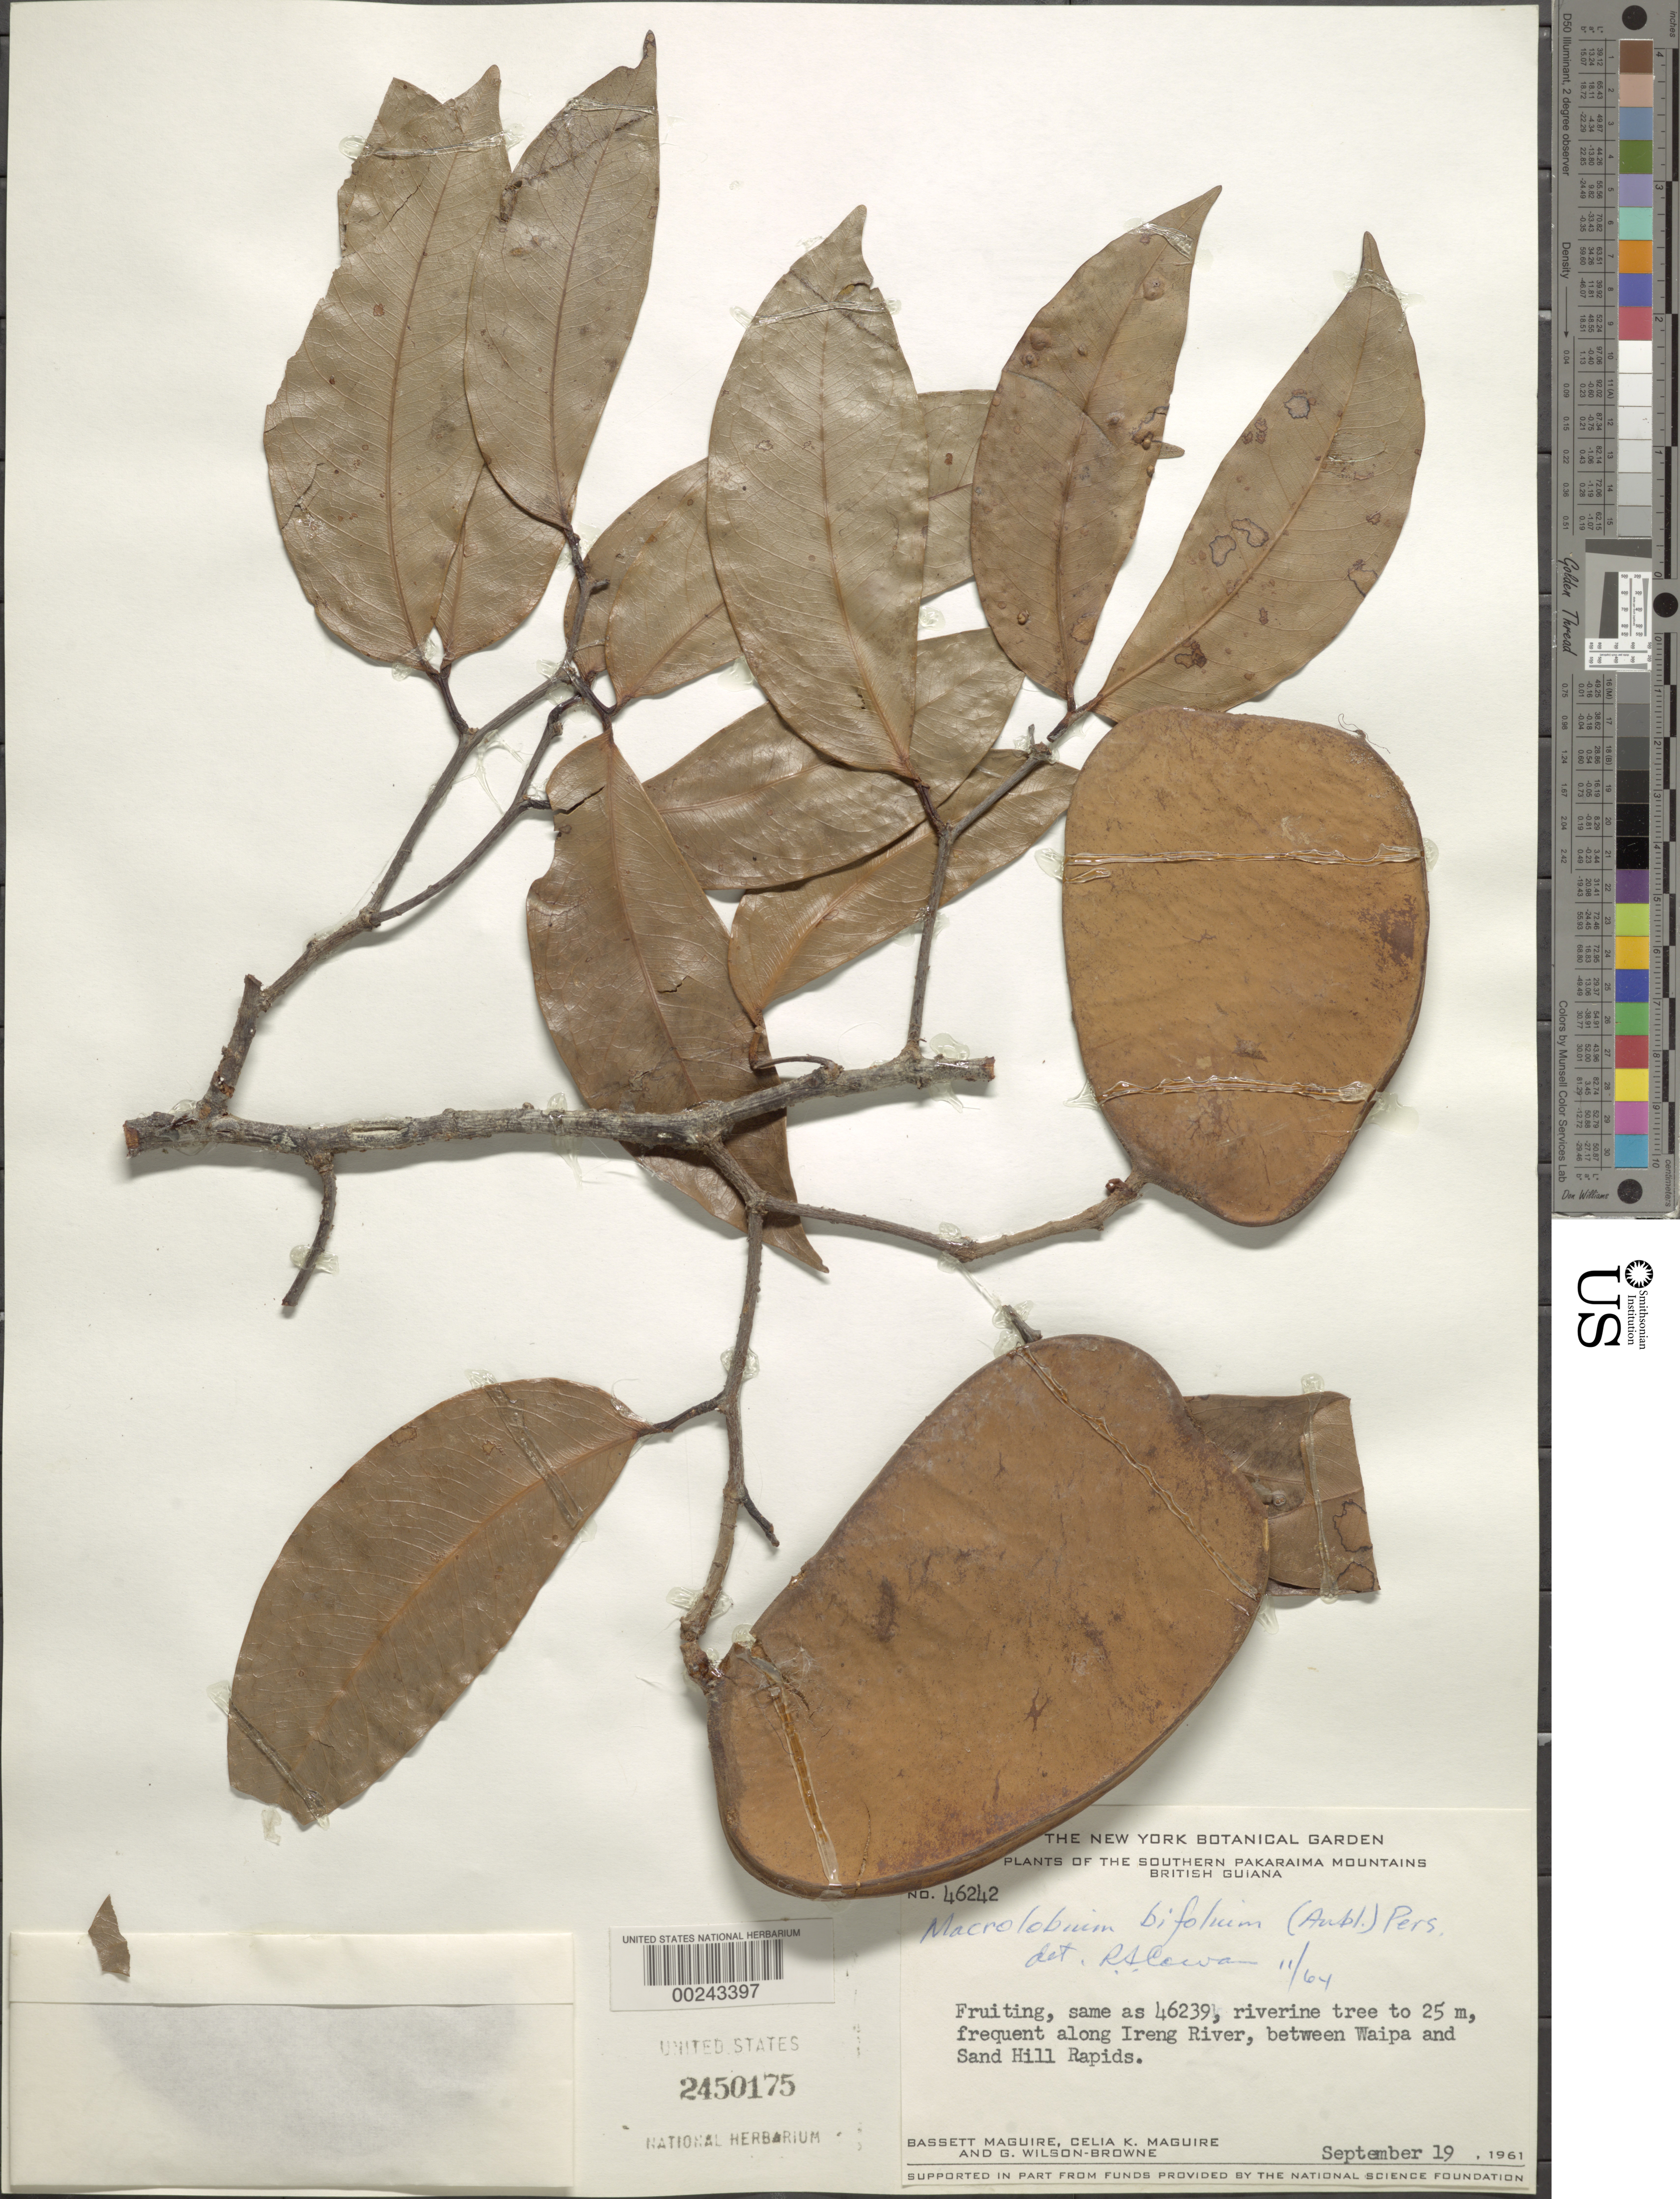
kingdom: Plantae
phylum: Tracheophyta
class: Magnoliopsida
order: Fabales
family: Fabaceae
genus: Macrolobium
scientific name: Macrolobium bifolium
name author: (Aubl.) Pers.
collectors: B. Maguire, C. K. Maguire & G. Wilson-Browne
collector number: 46242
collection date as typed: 19 Sep 1961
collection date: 1961-09-19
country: Guyana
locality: Along ireng river, between waipa and sand hill rapids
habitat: Along river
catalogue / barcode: US 2450175